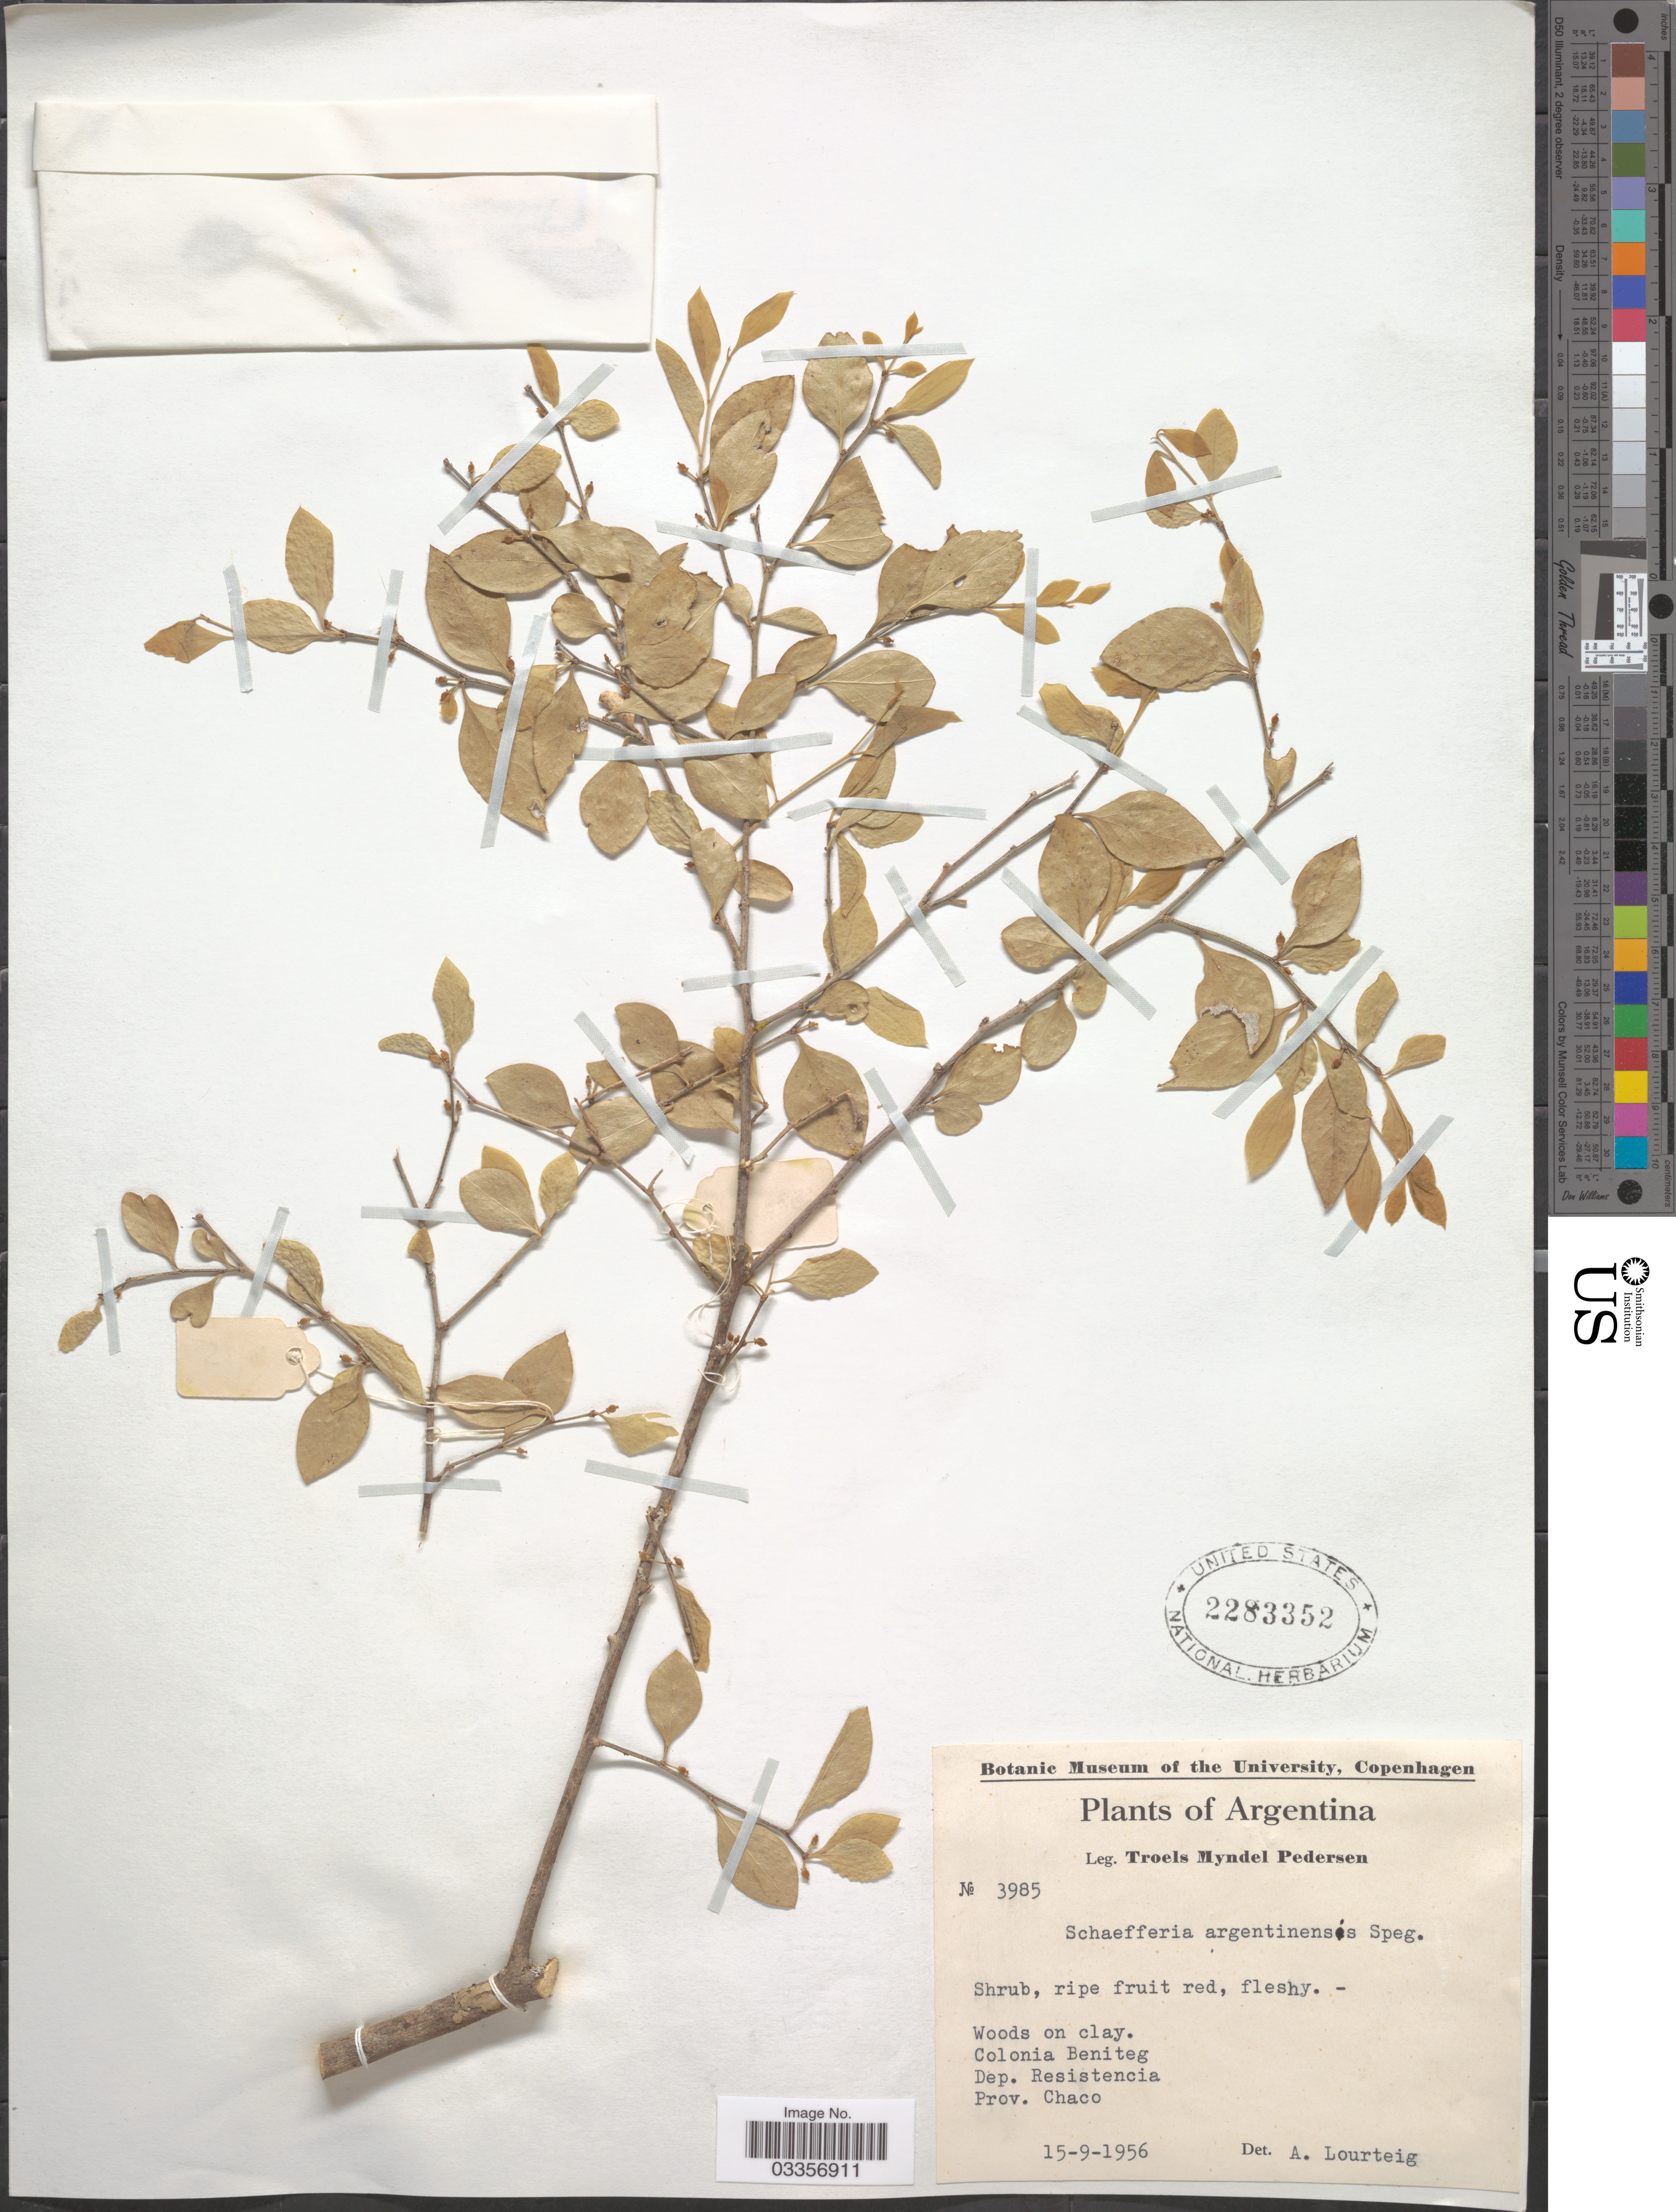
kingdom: Plantae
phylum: Tracheophyta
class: Magnoliopsida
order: Celastrales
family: Celastraceae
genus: Schaefferia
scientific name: Schaefferia argentinensis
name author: Speg.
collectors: T. Pederson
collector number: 3985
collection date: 1956-09-15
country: Argentina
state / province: Chaco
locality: Colonia Beniteg, Dep. Resistencia.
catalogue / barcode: US 2283352